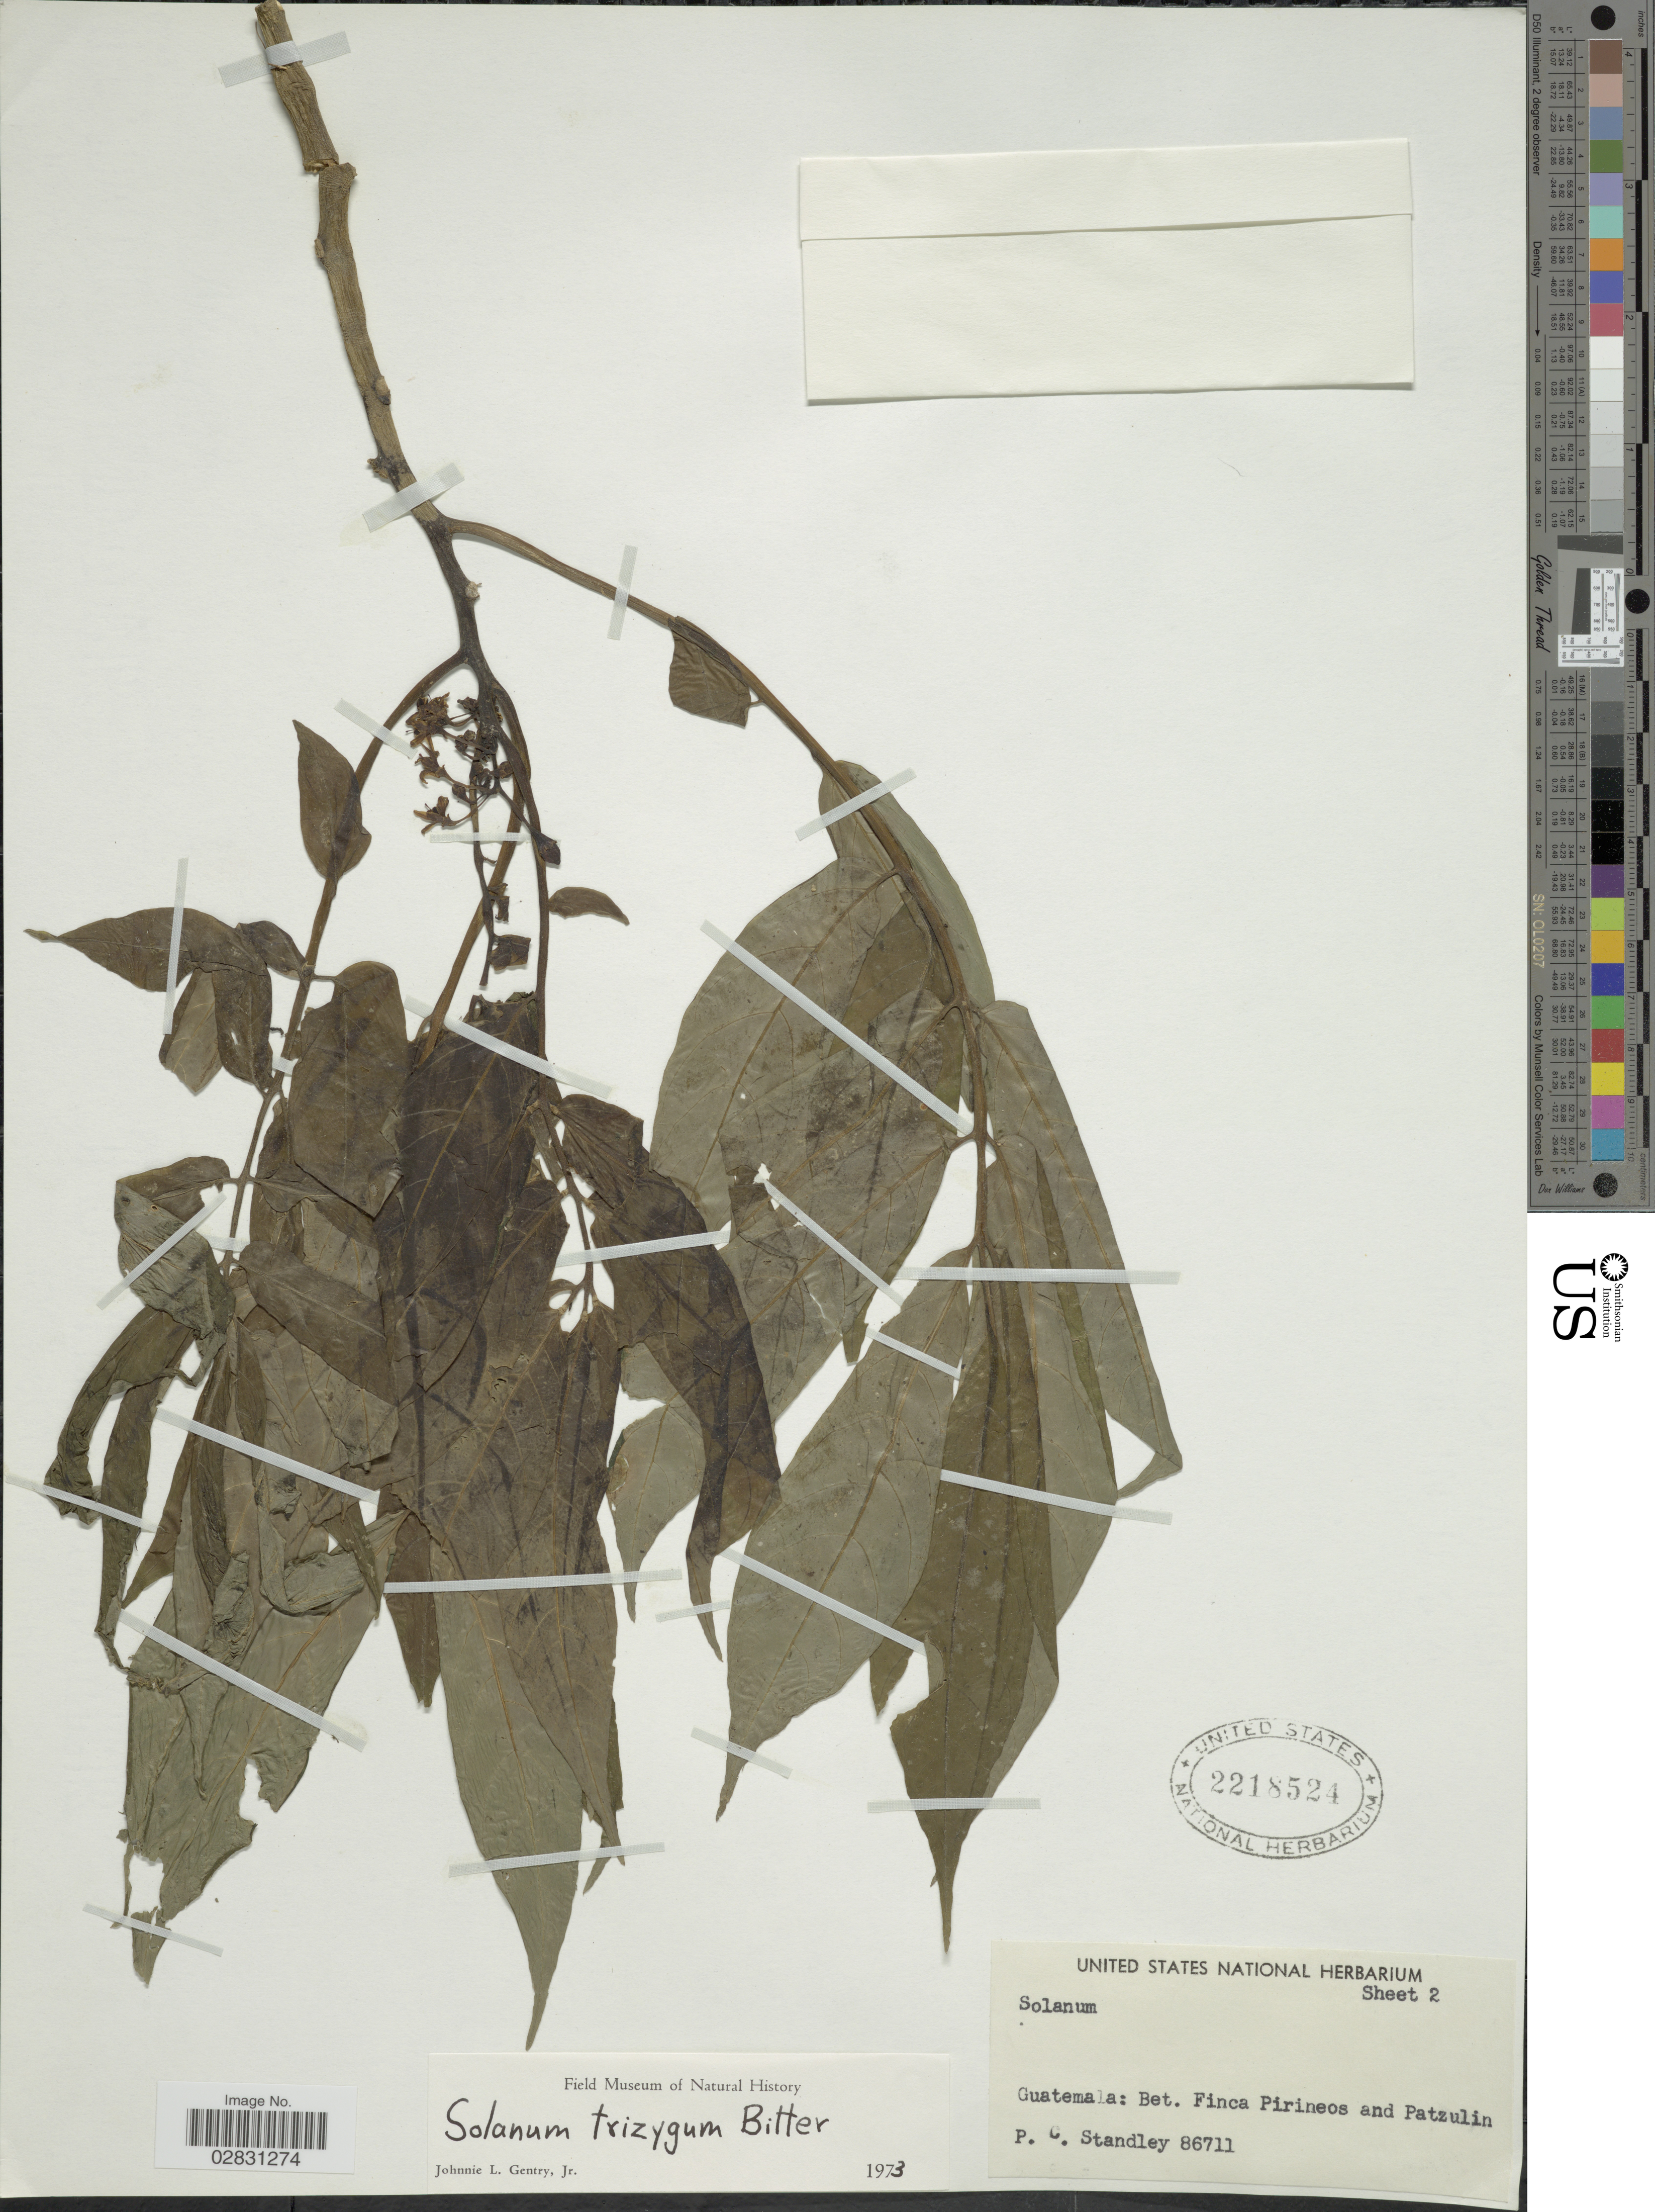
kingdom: Plantae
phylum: Tracheophyta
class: Magnoliopsida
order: Solanales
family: Solanaceae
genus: Solanum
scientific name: Solanum trizygum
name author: Bitter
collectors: P. C. Standley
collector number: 86711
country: Guatemala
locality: Bet. Finca Pirineos and Patzulin.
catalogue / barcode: US 2218524